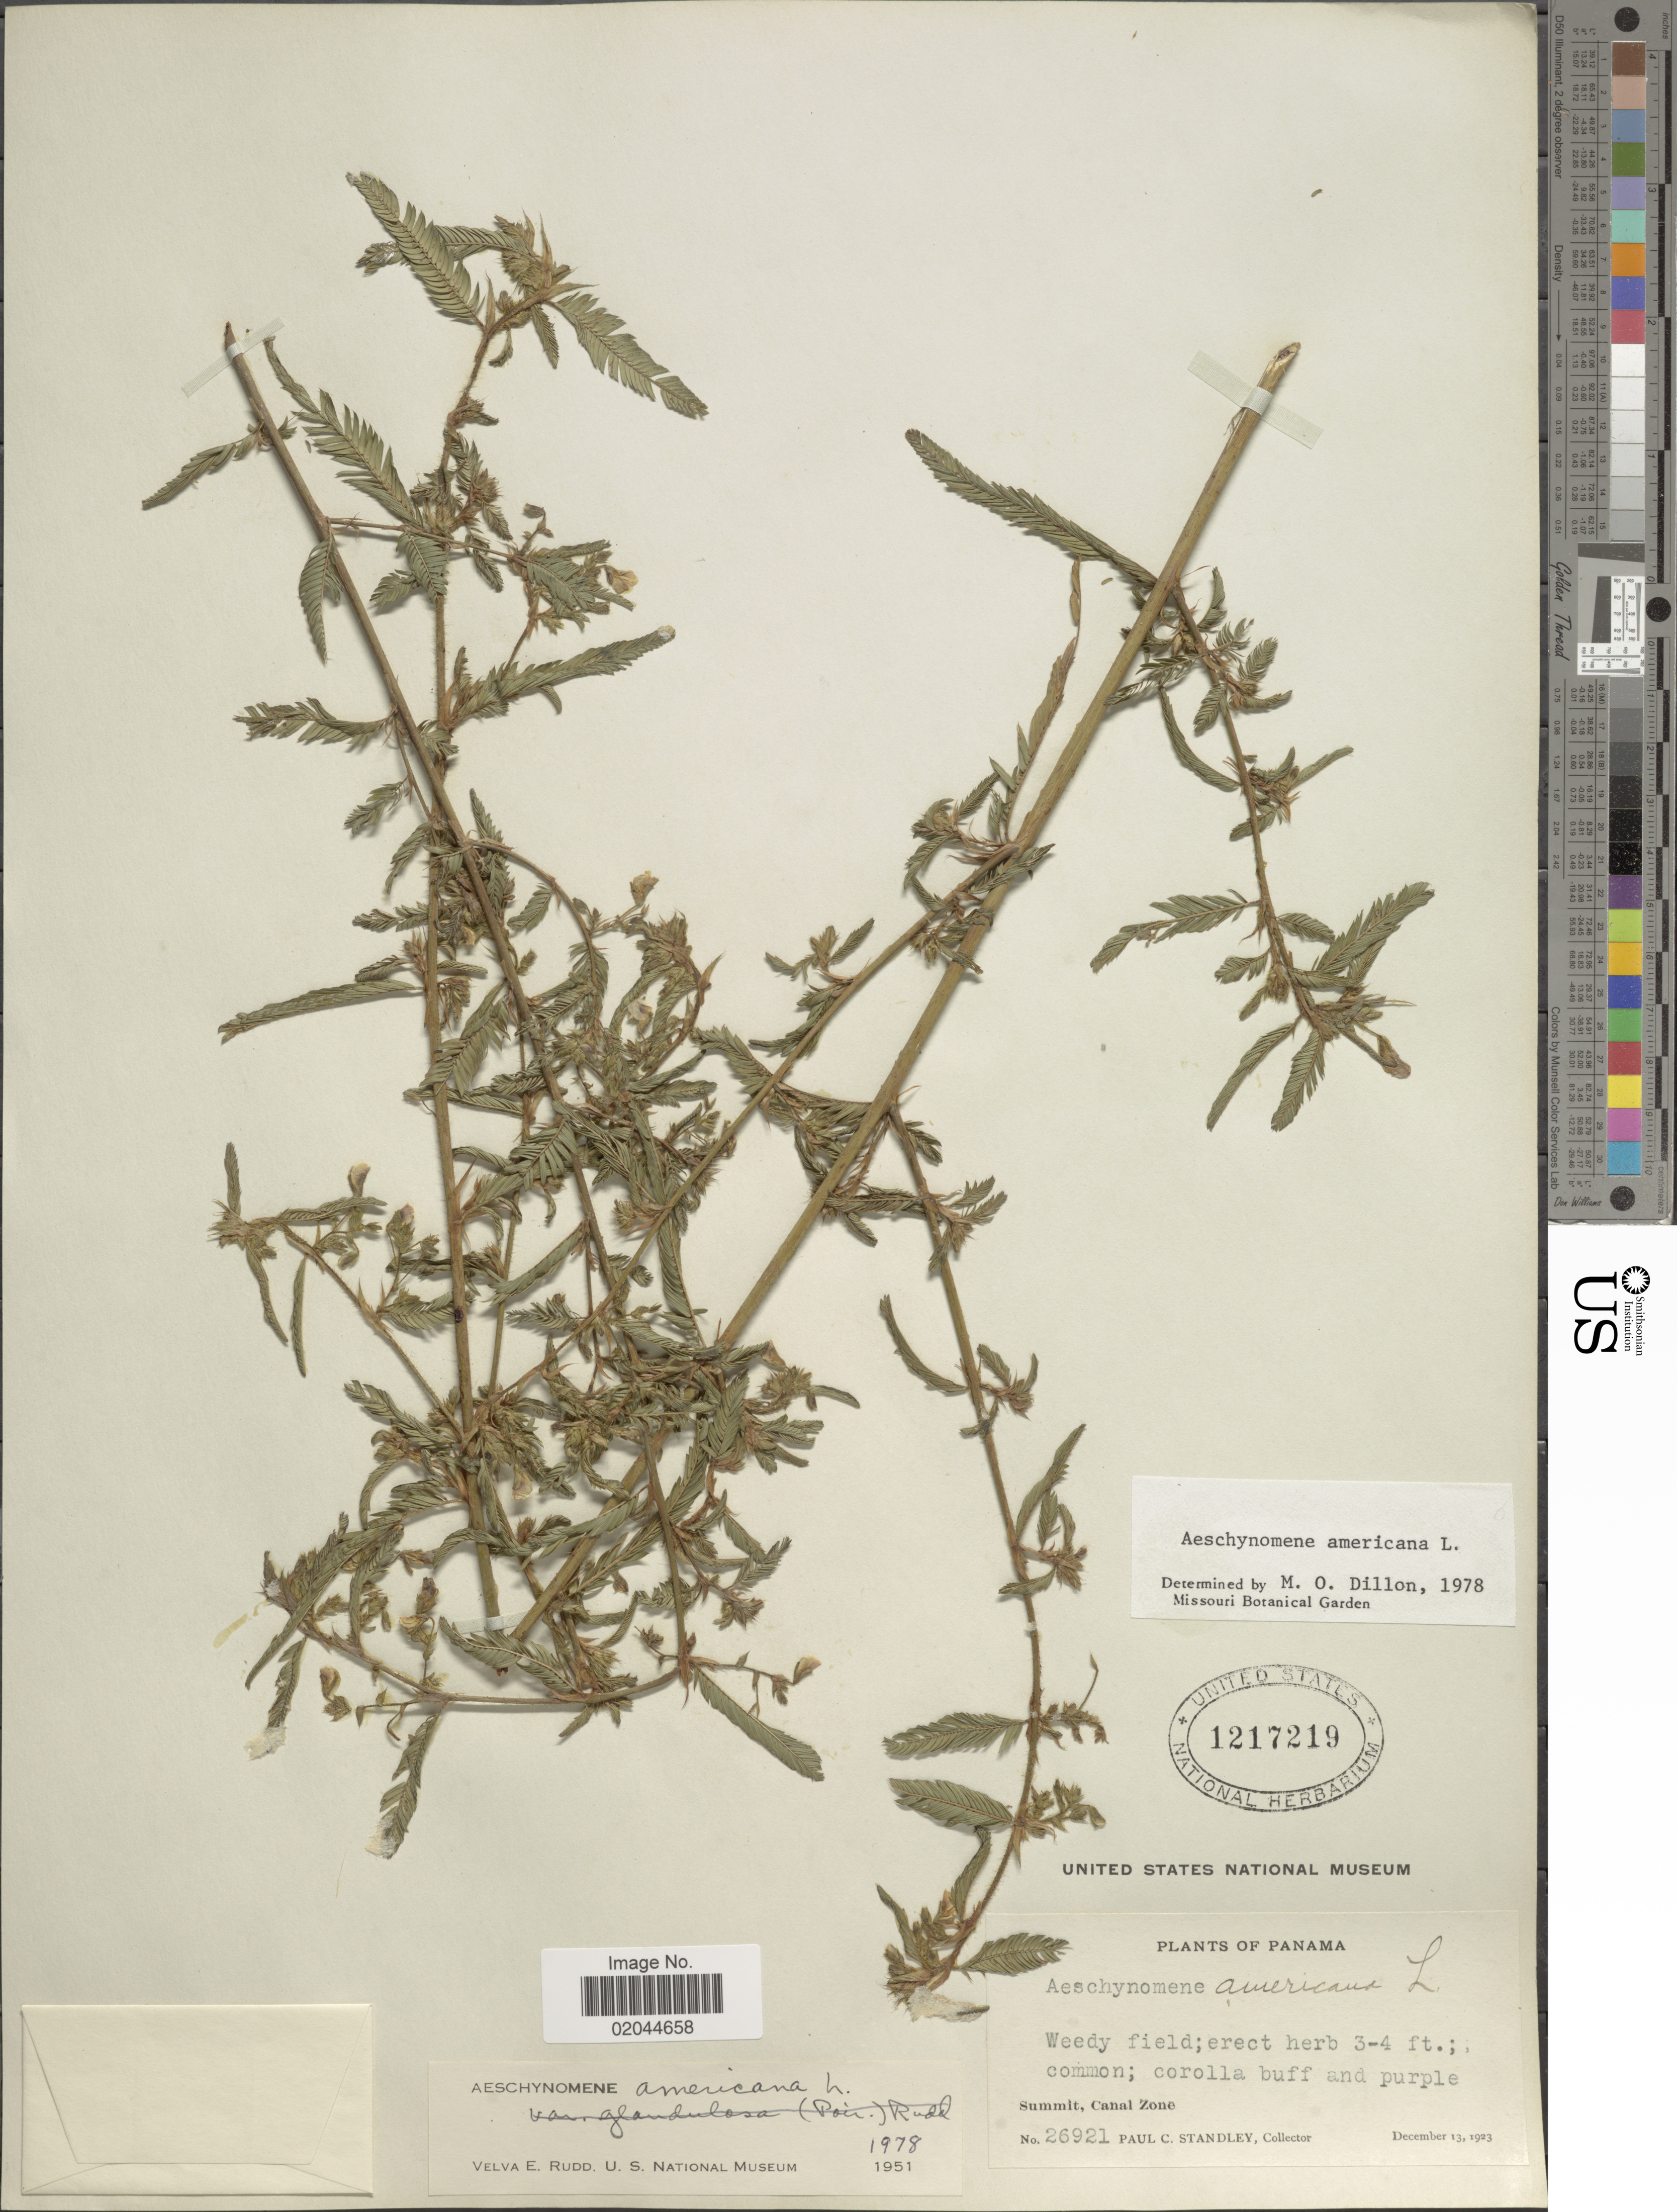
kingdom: Plantae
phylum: Tracheophyta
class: Magnoliopsida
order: Fabales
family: Fabaceae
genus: Aeschynomene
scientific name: Aeschynomene americana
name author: L.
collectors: P. C. Standley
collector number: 26921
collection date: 1923-12-13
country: Panama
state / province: Colón / Panamá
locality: Summit, Canal Zone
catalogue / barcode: US 1217219